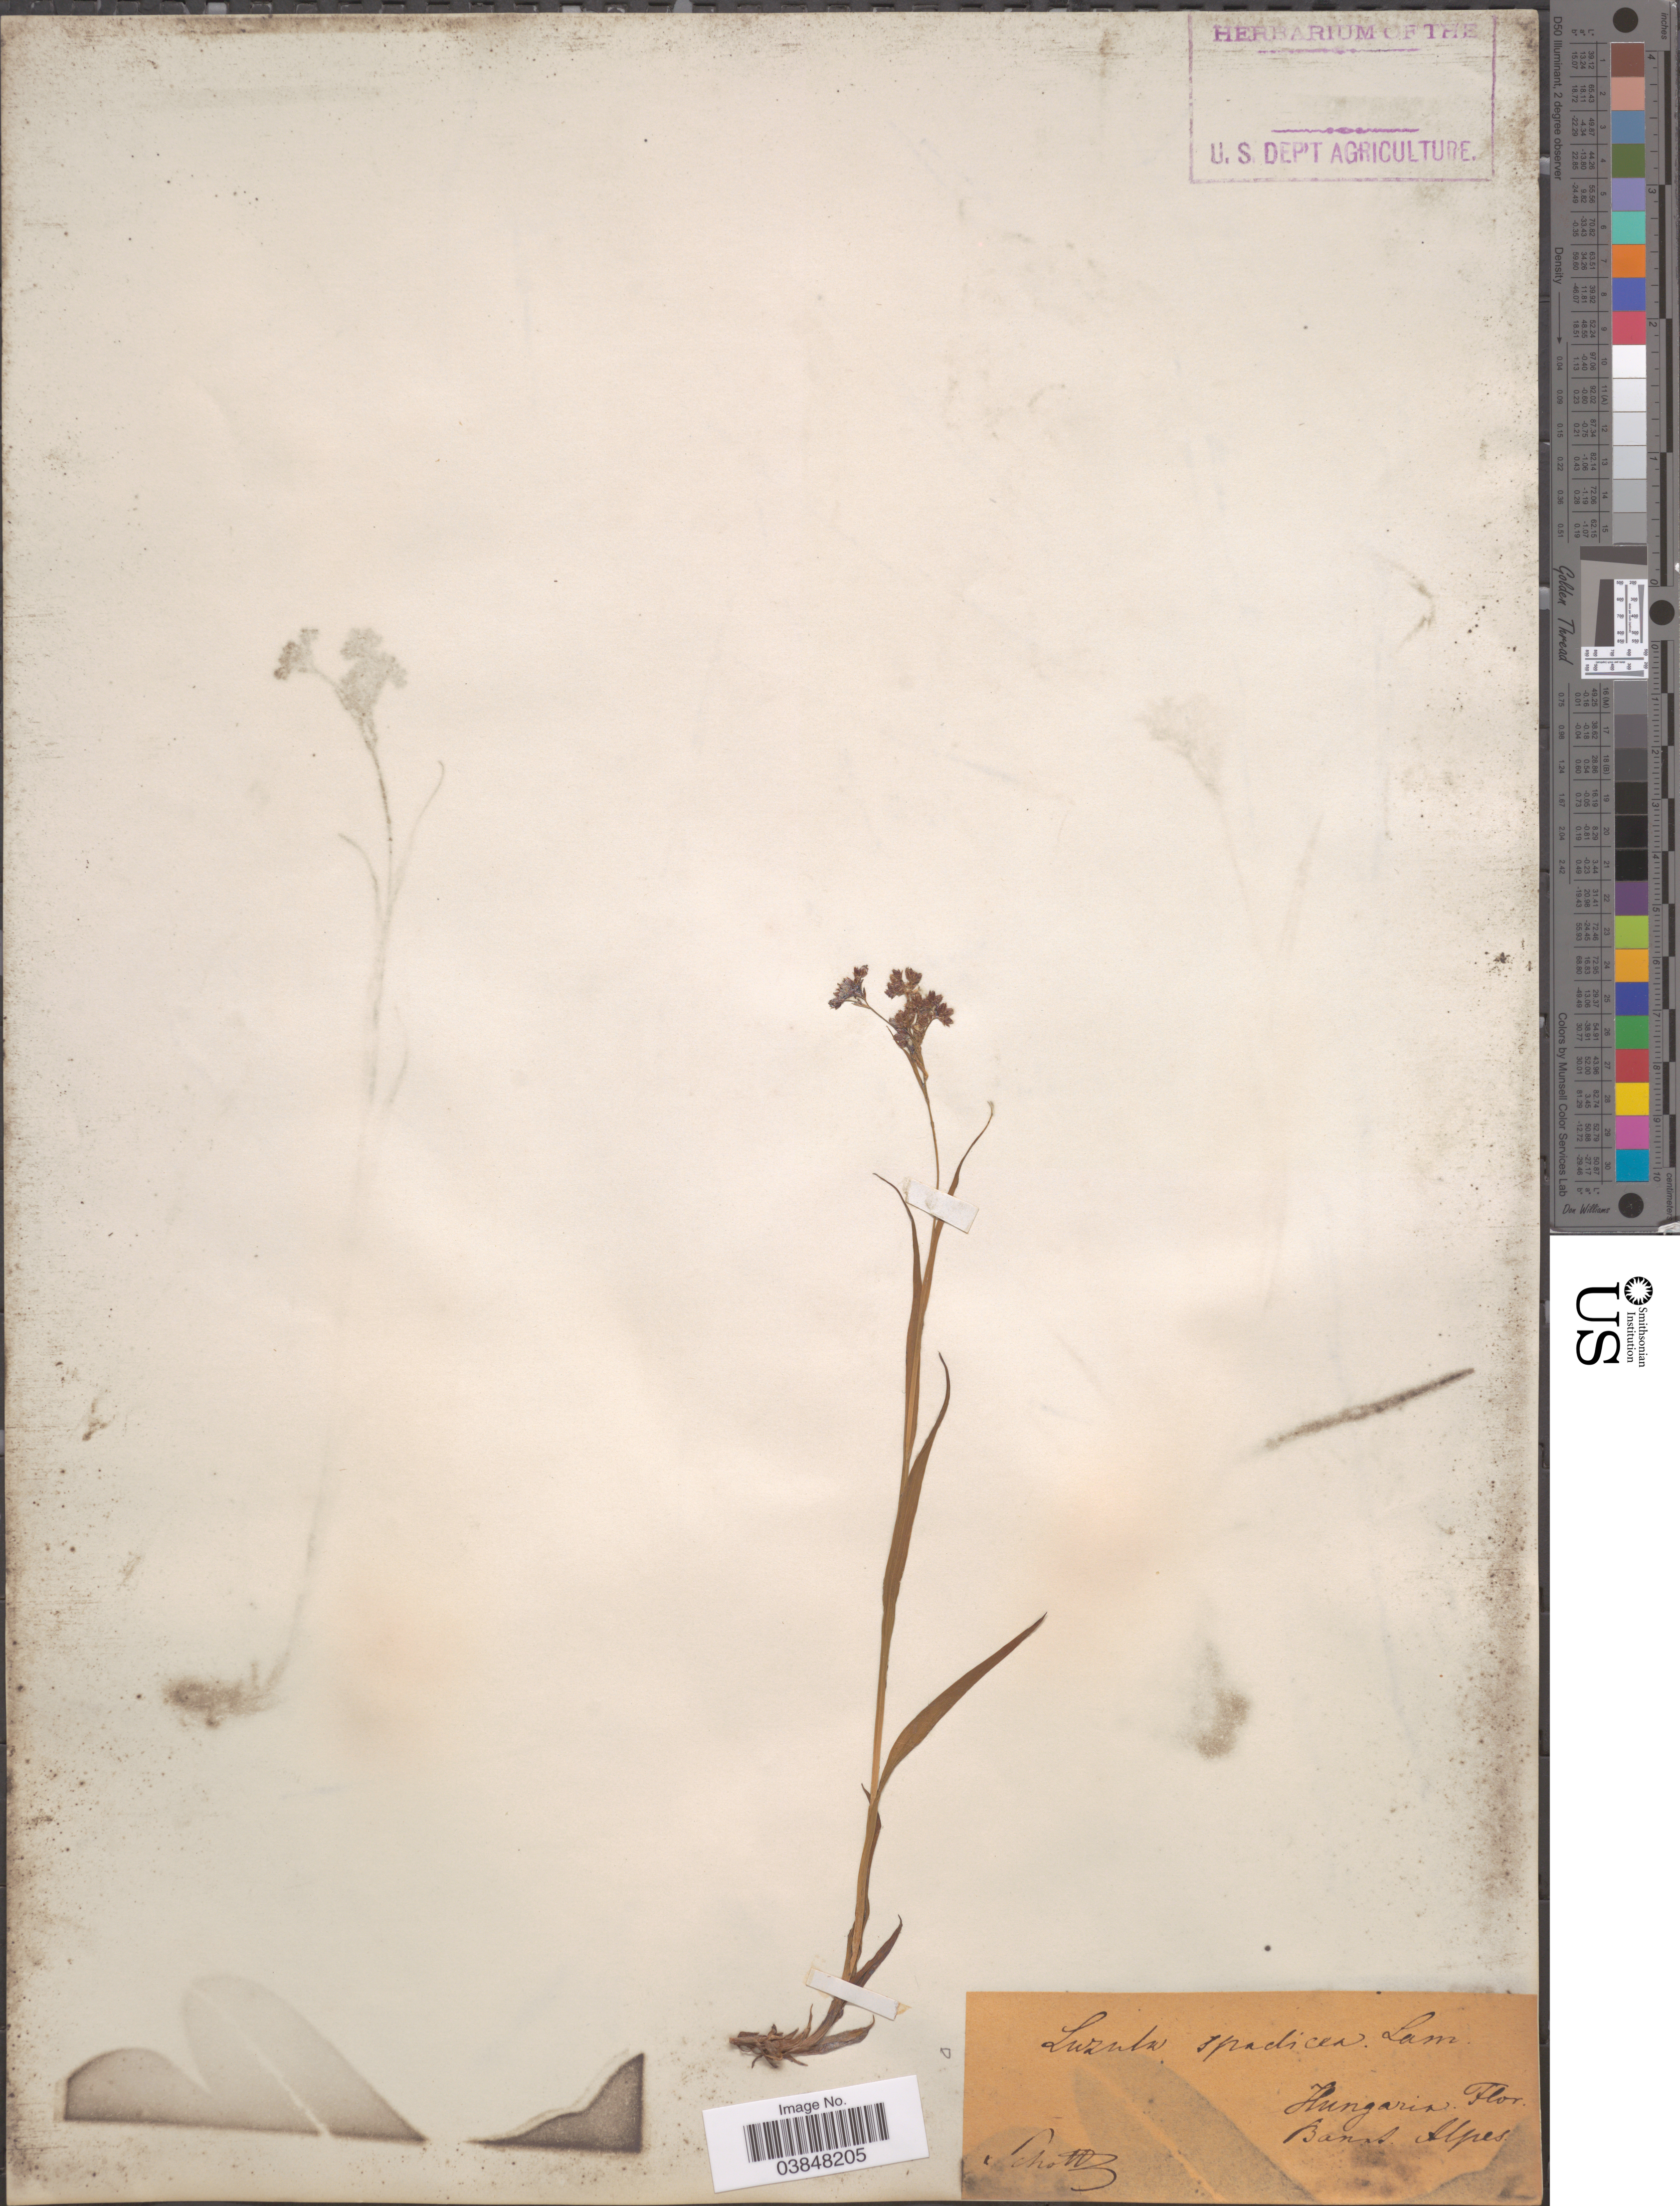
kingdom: Plantae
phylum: Tracheophyta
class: Liliopsida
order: Poales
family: Juncaceae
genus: Luzula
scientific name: Luzula spadicea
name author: DC.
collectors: -. Schottz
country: Hungary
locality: Hungaria. Banat. Alpes.